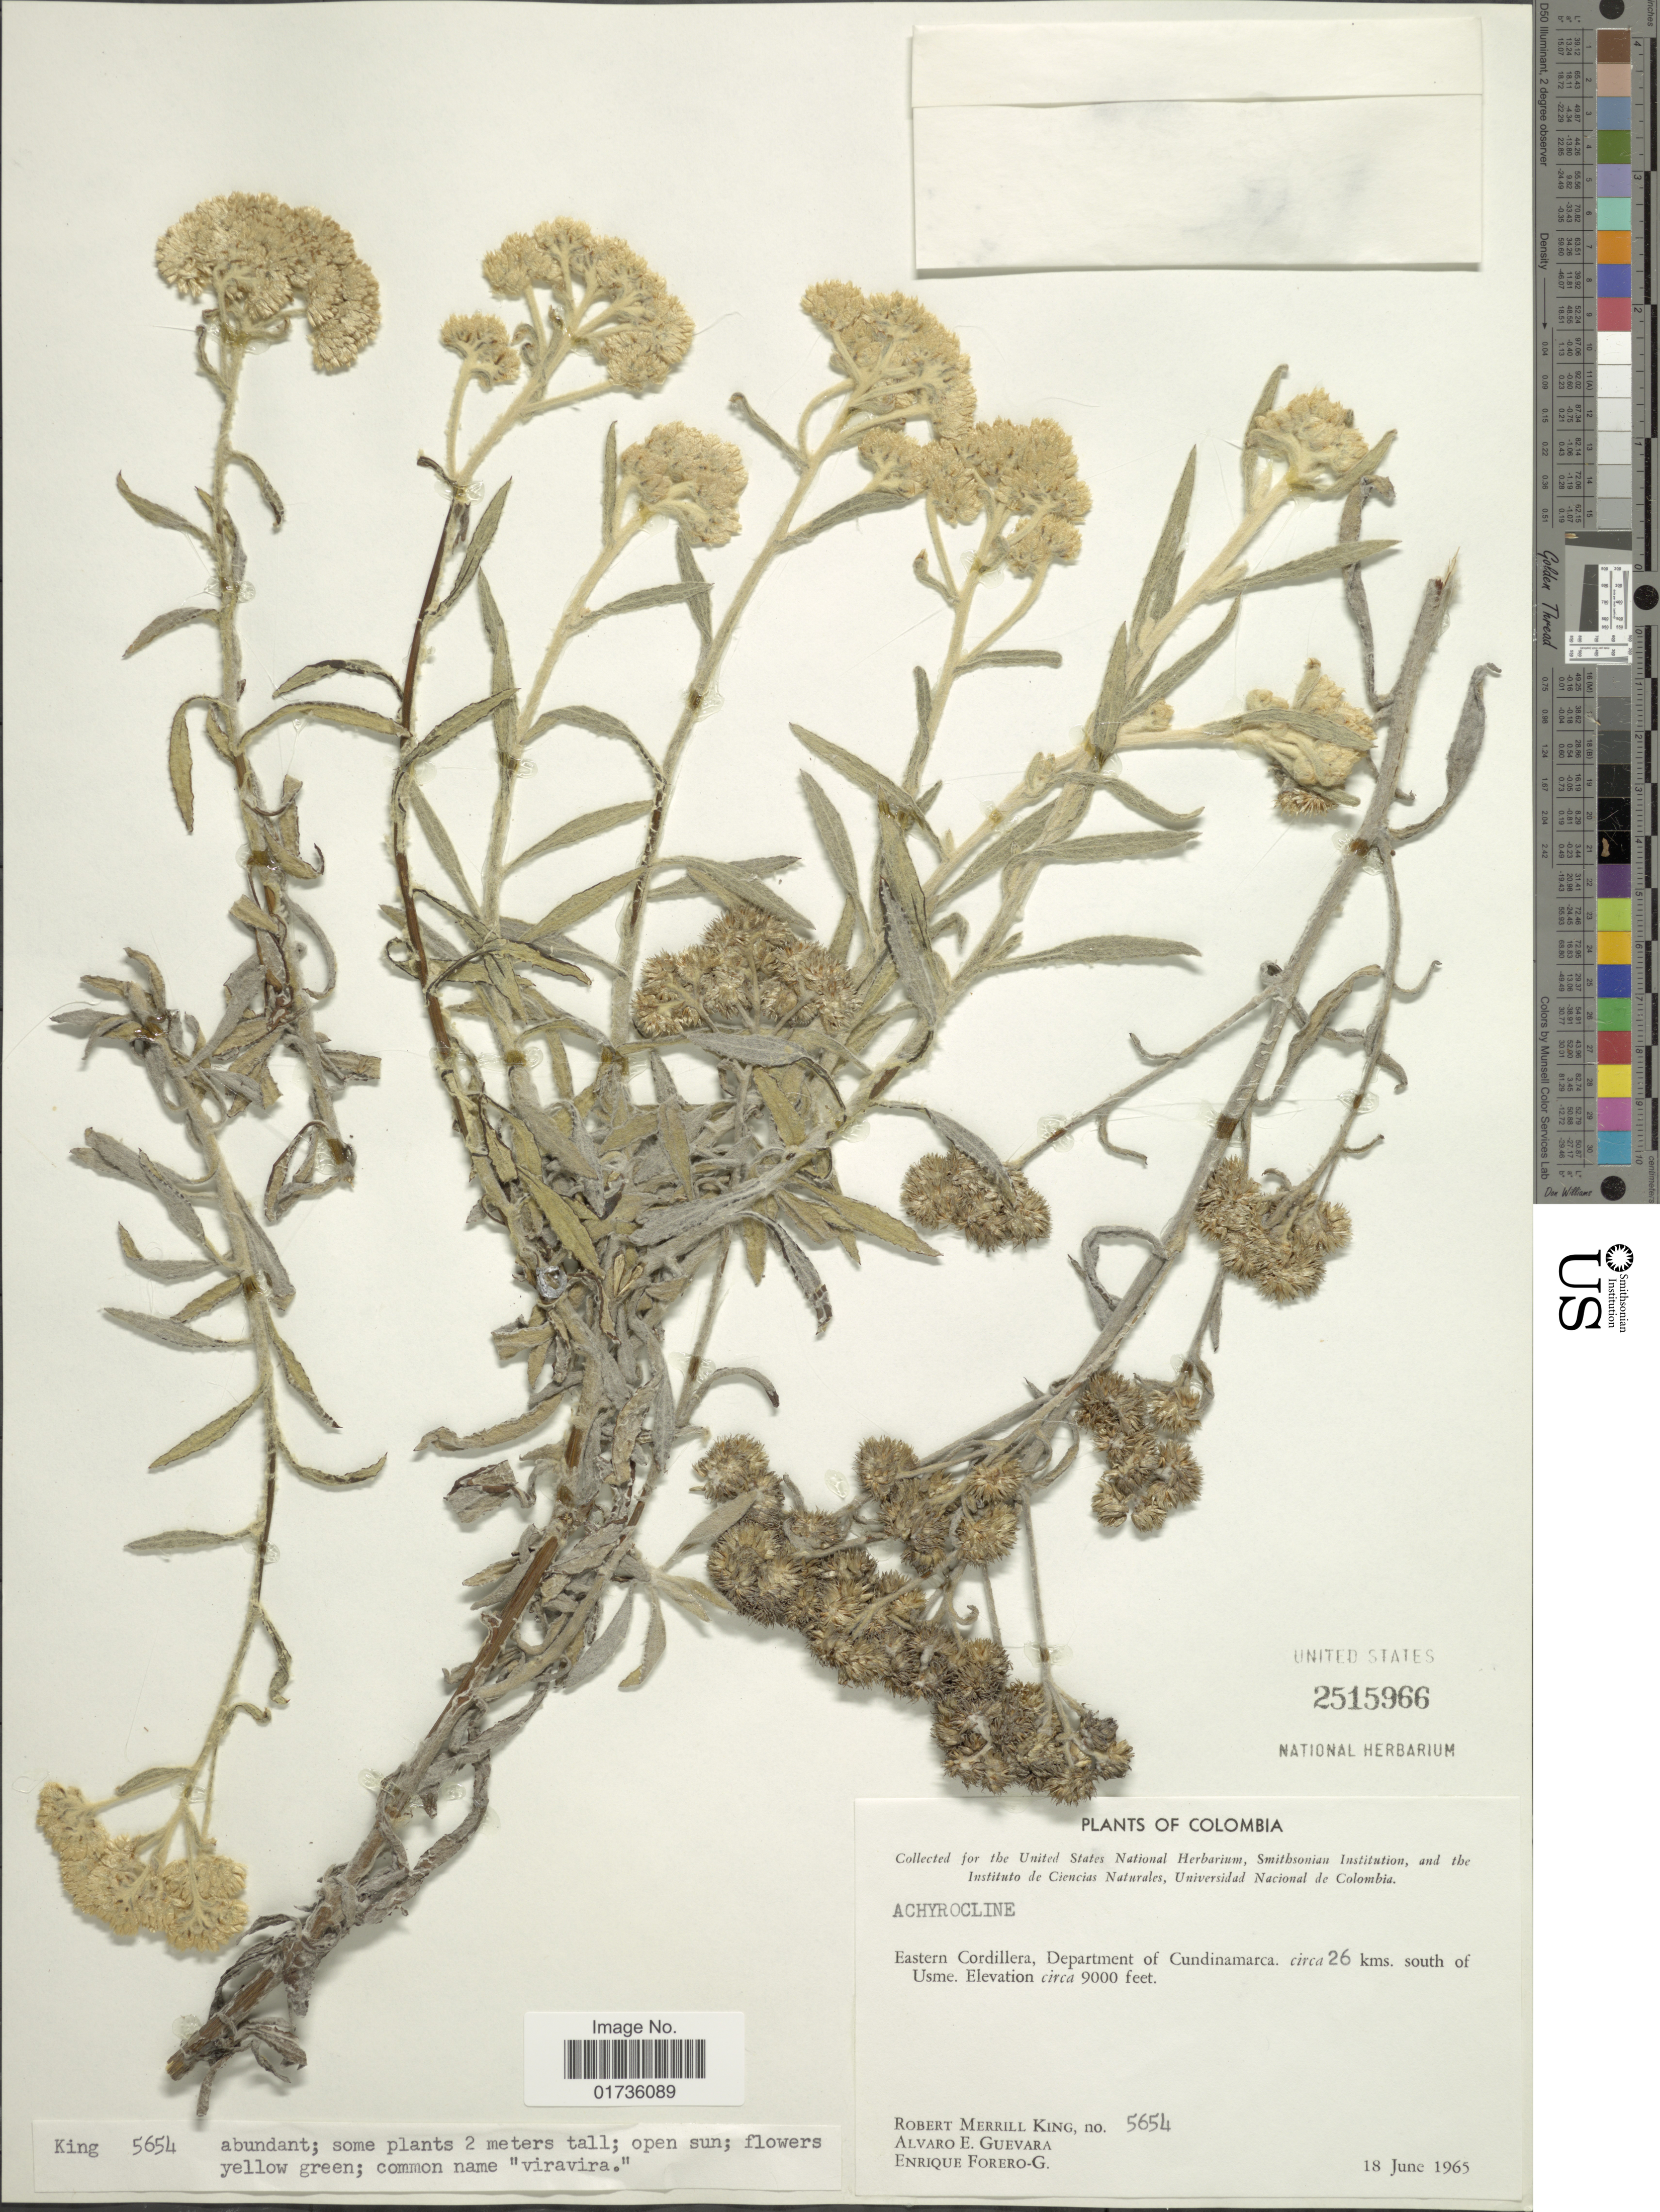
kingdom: Plantae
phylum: Tracheophyta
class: Magnoliopsida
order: Asterales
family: Asteraceae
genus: Achyrocline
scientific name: Achyrocline sp.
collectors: R. M. King, A. E. Guevara & E. Forero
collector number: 5654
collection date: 1965-06-18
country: Colombia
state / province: Cundinamarca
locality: Eastern Cordillera, Department of Cundinamarca. circa 26 kms south of Usme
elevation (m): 2743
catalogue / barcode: US 2515966